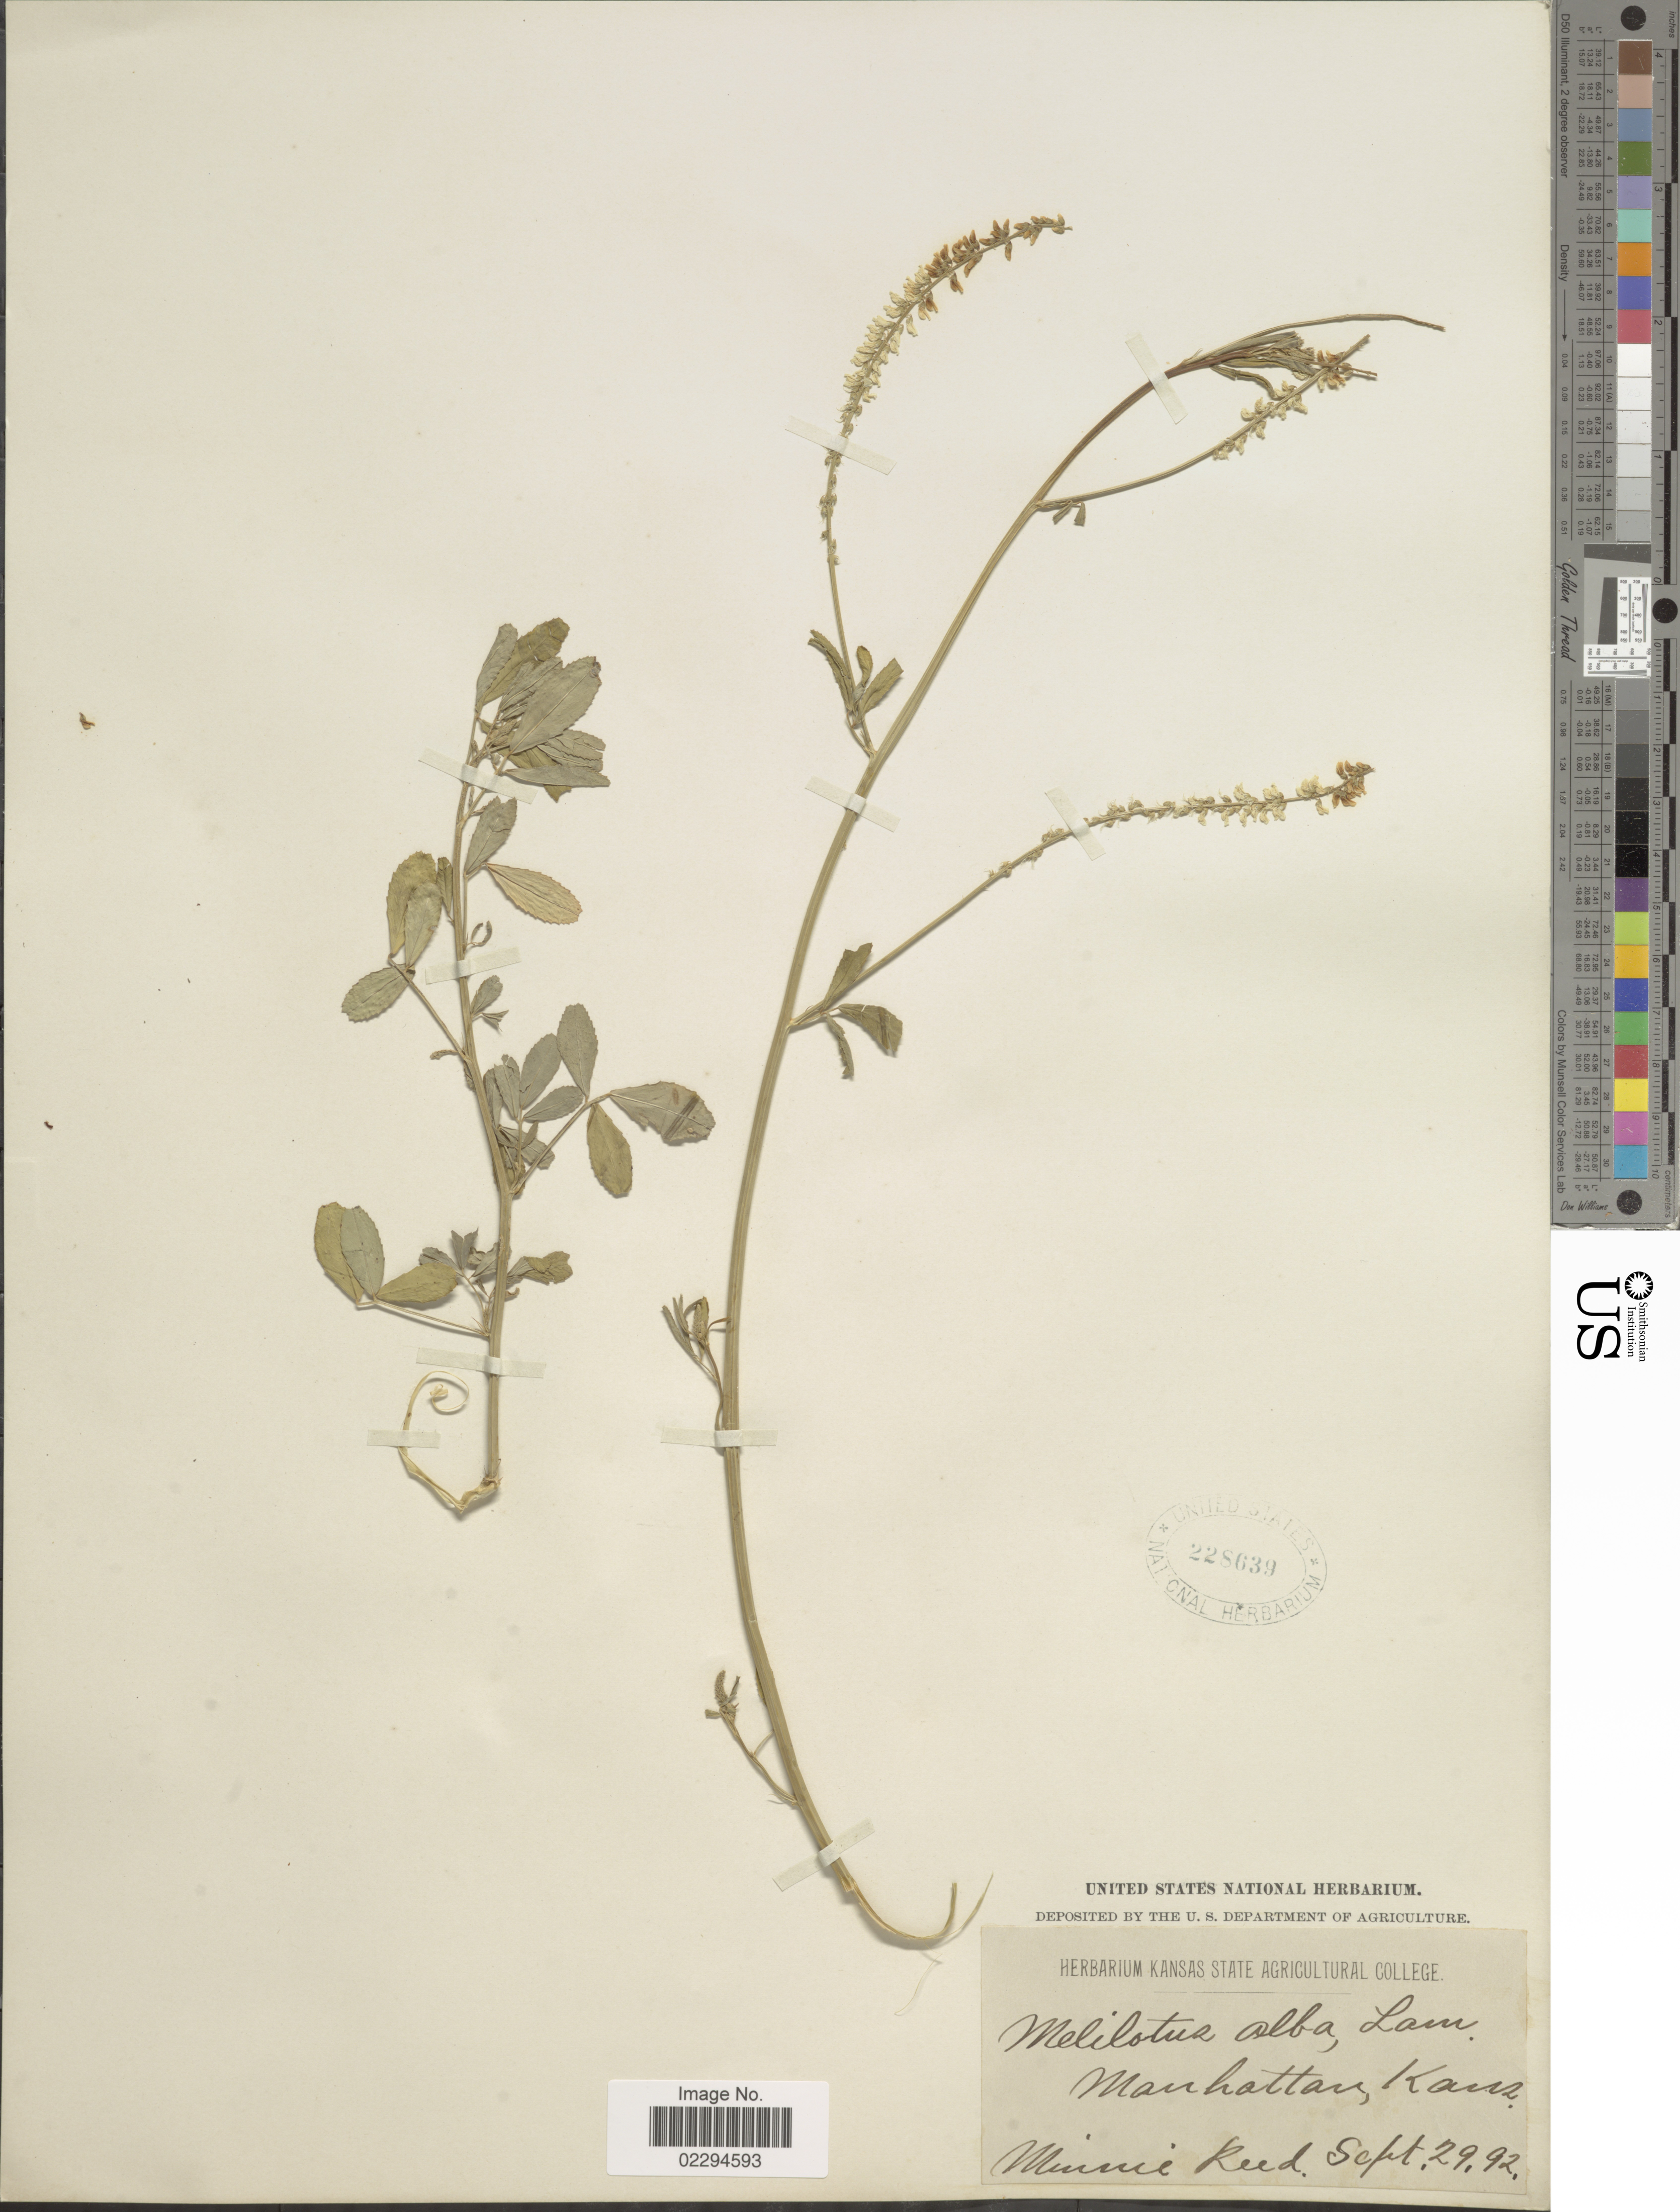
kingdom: Plantae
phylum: Tracheophyta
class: Magnoliopsida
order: Fabales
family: Fabaceae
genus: Melilotus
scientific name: Melilotus albus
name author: Medik.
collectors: M. Reed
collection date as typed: Transcribed d/m/y: 29/9/92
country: United States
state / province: Kansas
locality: Manhattan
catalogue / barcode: US 228639